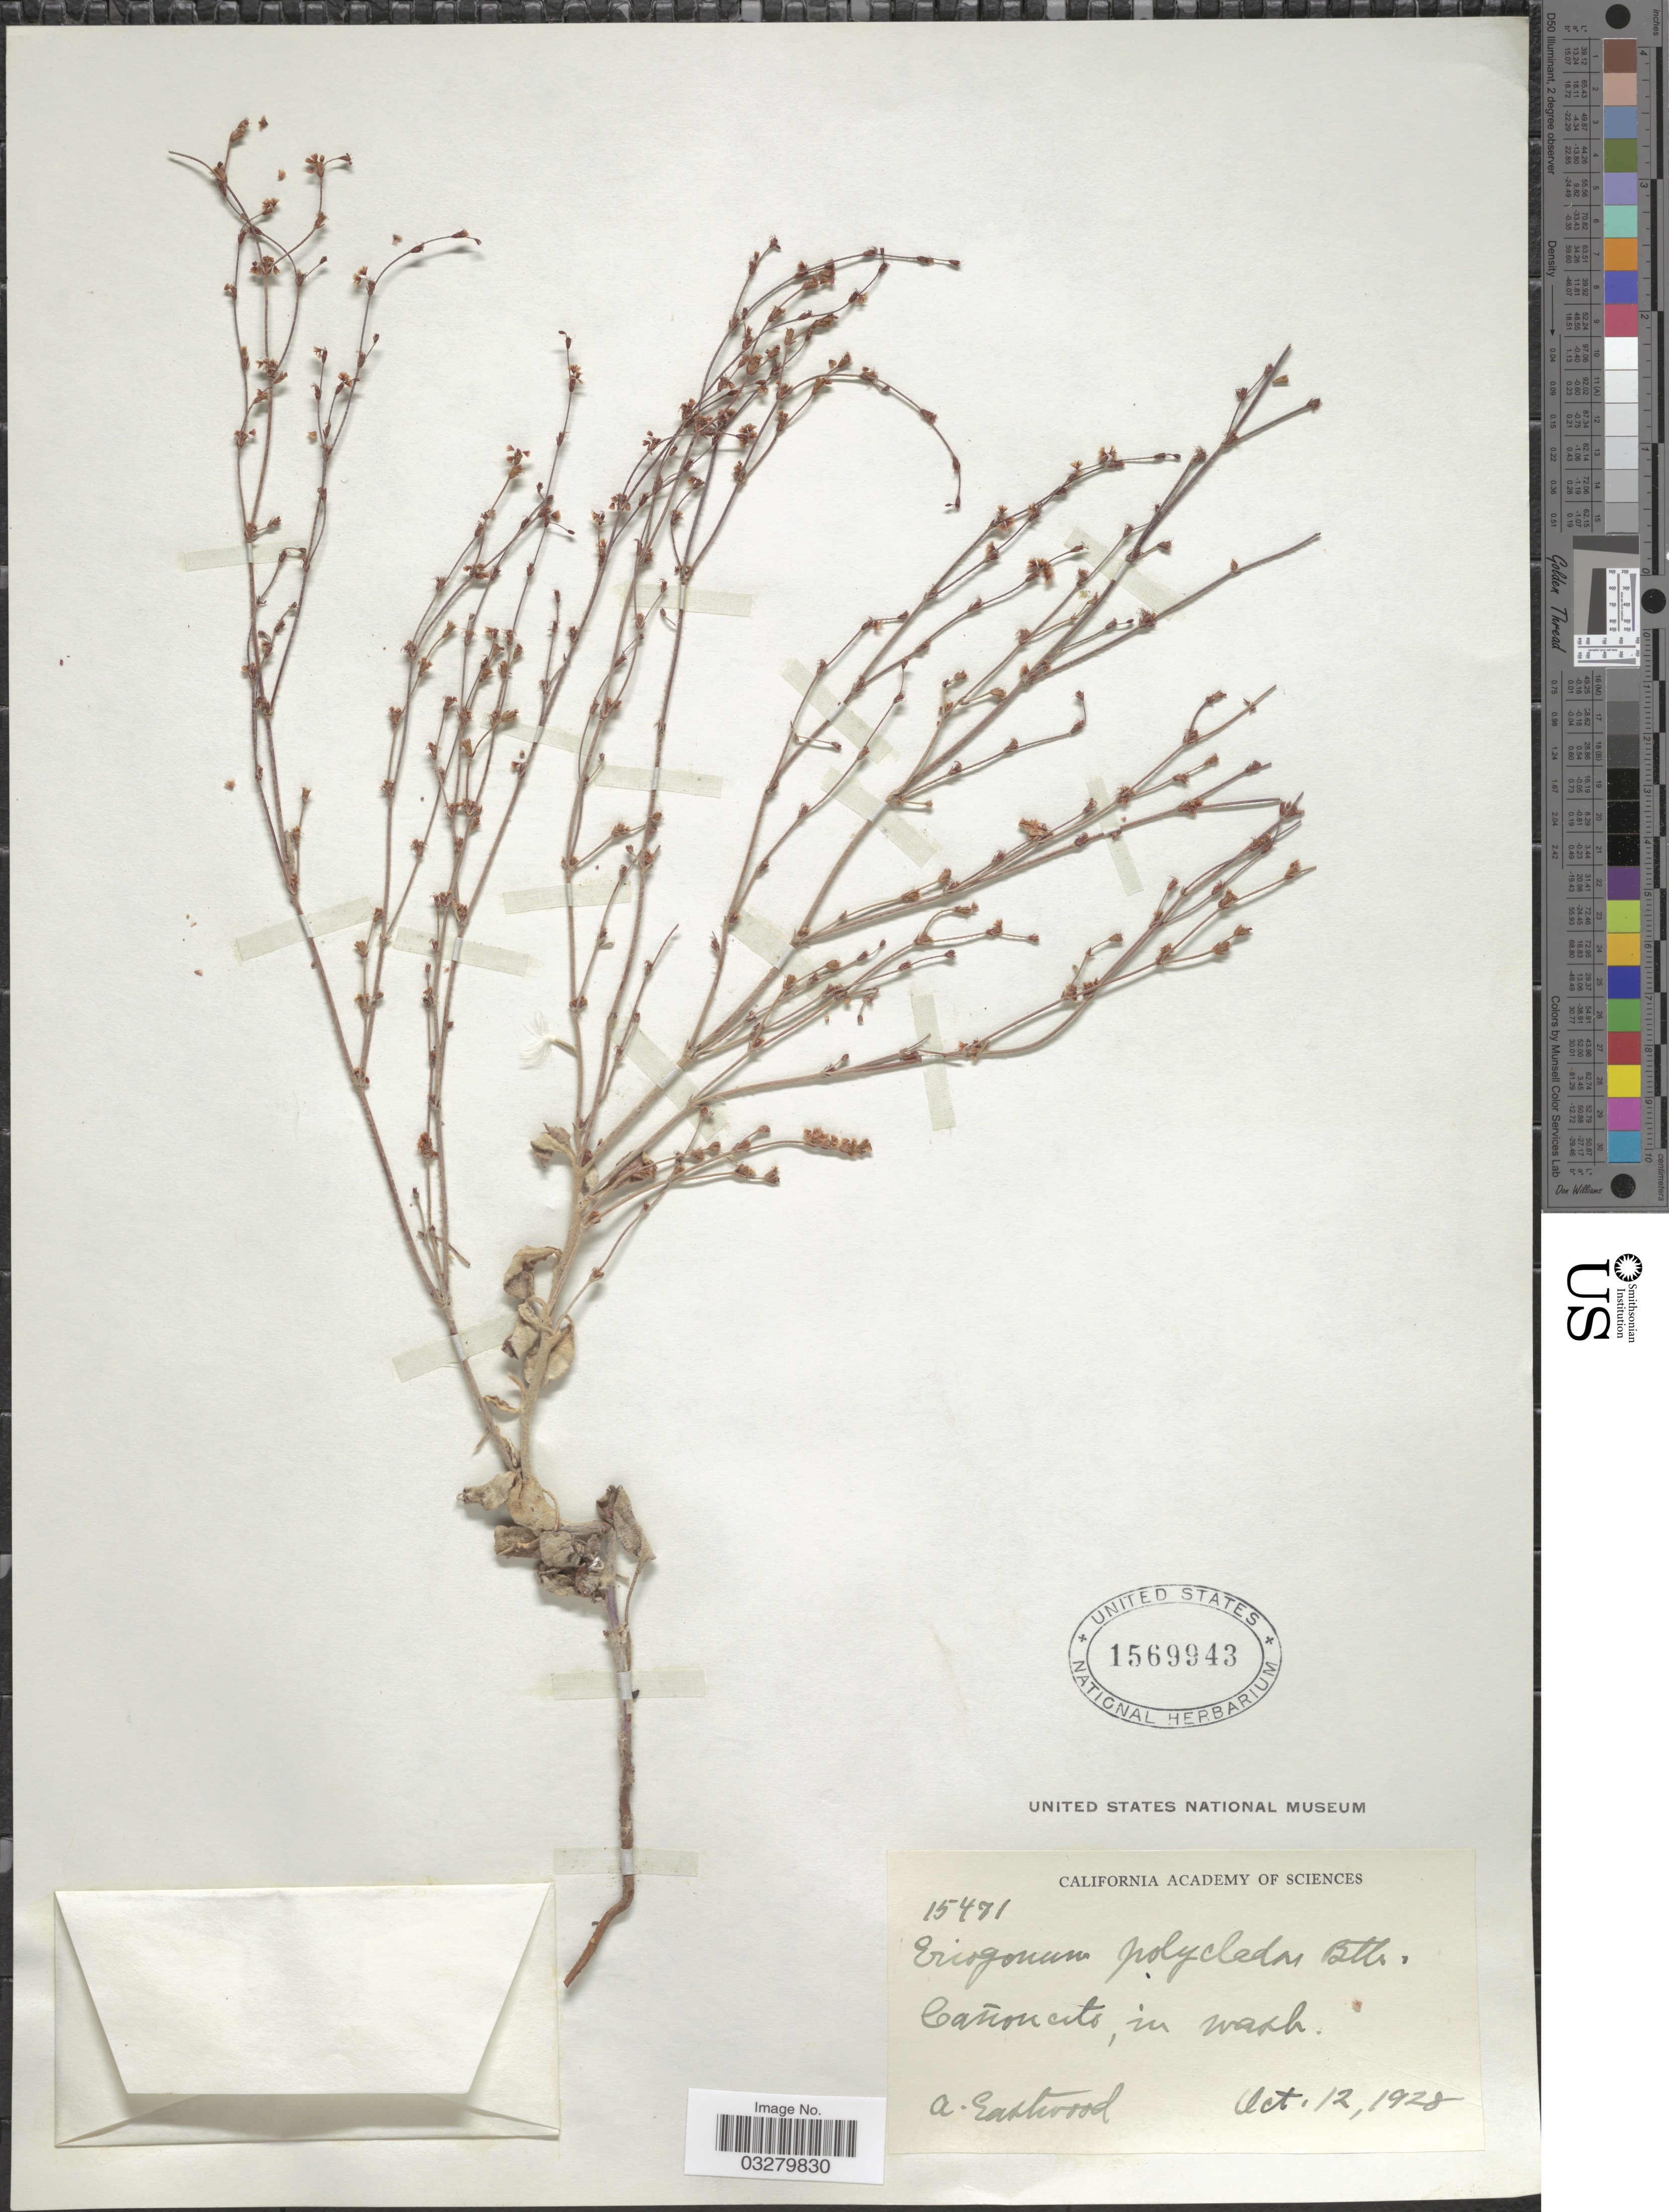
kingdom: Plantae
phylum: Tracheophyta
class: Magnoliopsida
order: Caryophyllales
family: Polygonaceae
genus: Eriogonum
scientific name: Eriogonum polycladon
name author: Benth.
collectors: A. Eastwood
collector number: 15471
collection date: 1928-10-12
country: United States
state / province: California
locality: Cañoncito.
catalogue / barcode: US 1569943